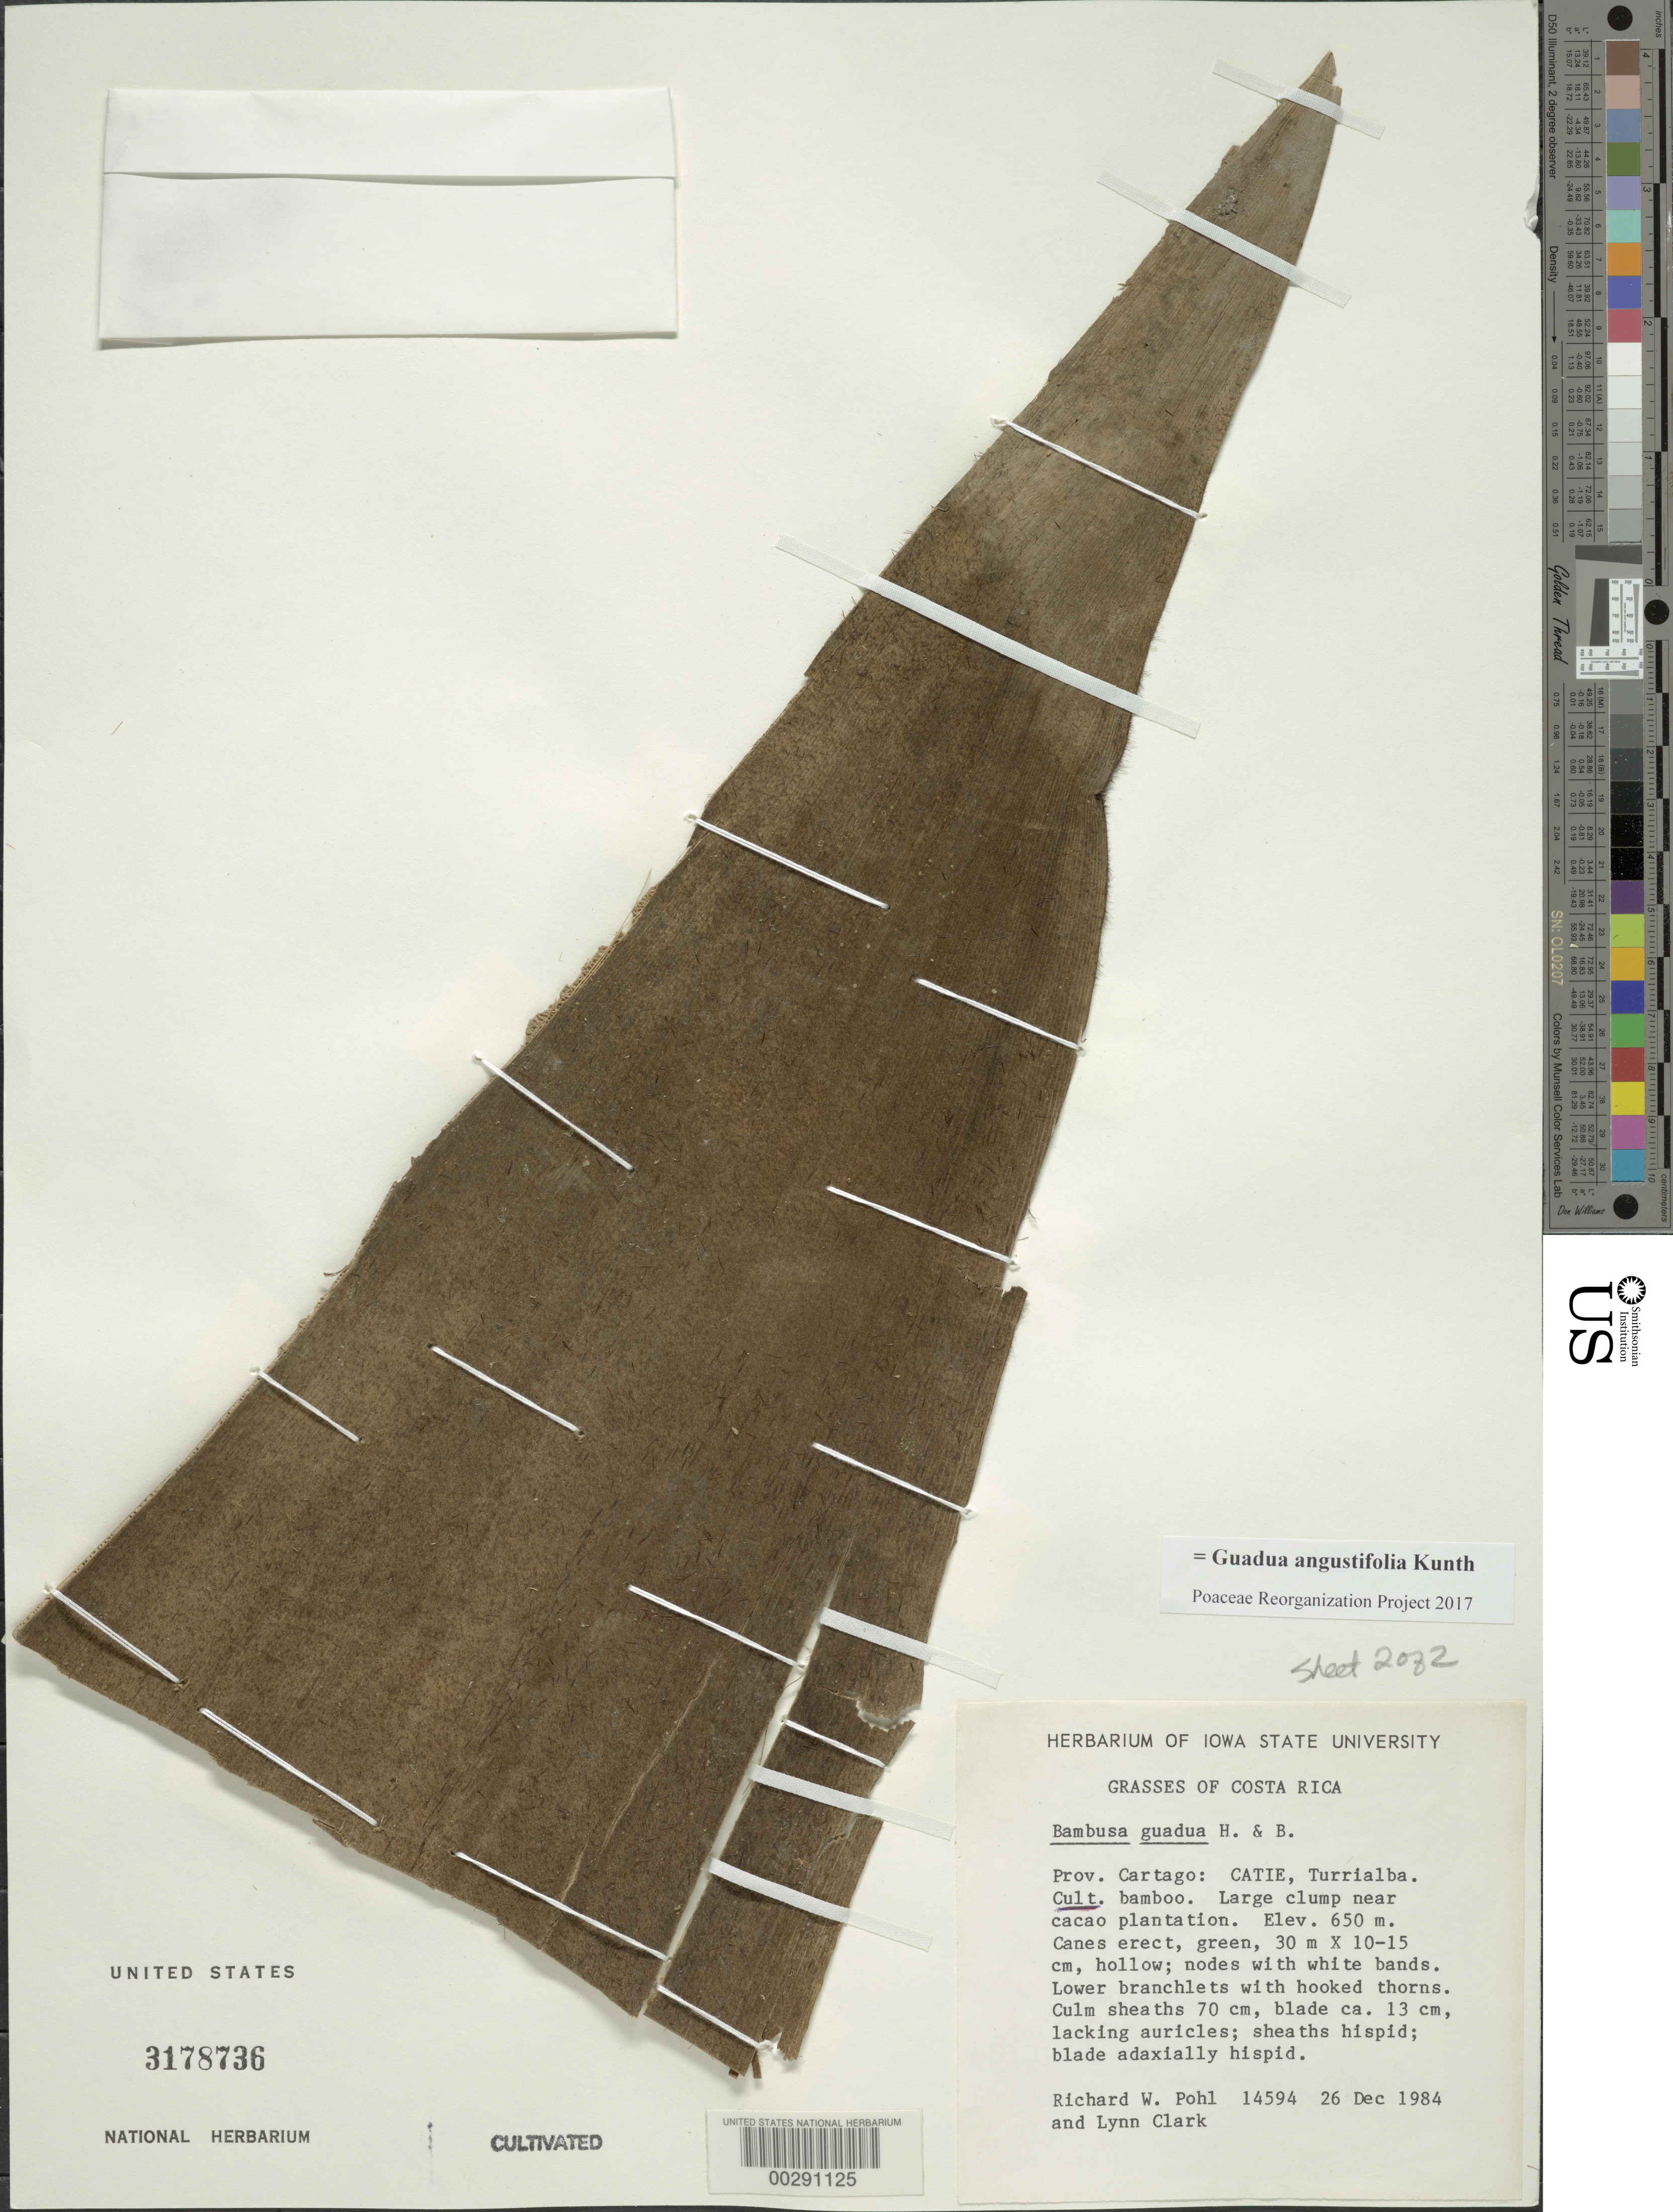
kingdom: Plantae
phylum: Tracheophyta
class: Liliopsida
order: Poales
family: Poaceae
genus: Guadua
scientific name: Guadua angustifolia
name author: Kunth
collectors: R. W. Pohl & L. G. Clark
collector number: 14594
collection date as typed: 26 Dec 1984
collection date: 1984-12-26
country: Costa Rica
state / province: Cartago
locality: Catie, Turrialba, near cacao plantation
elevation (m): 650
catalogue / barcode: US 3178736